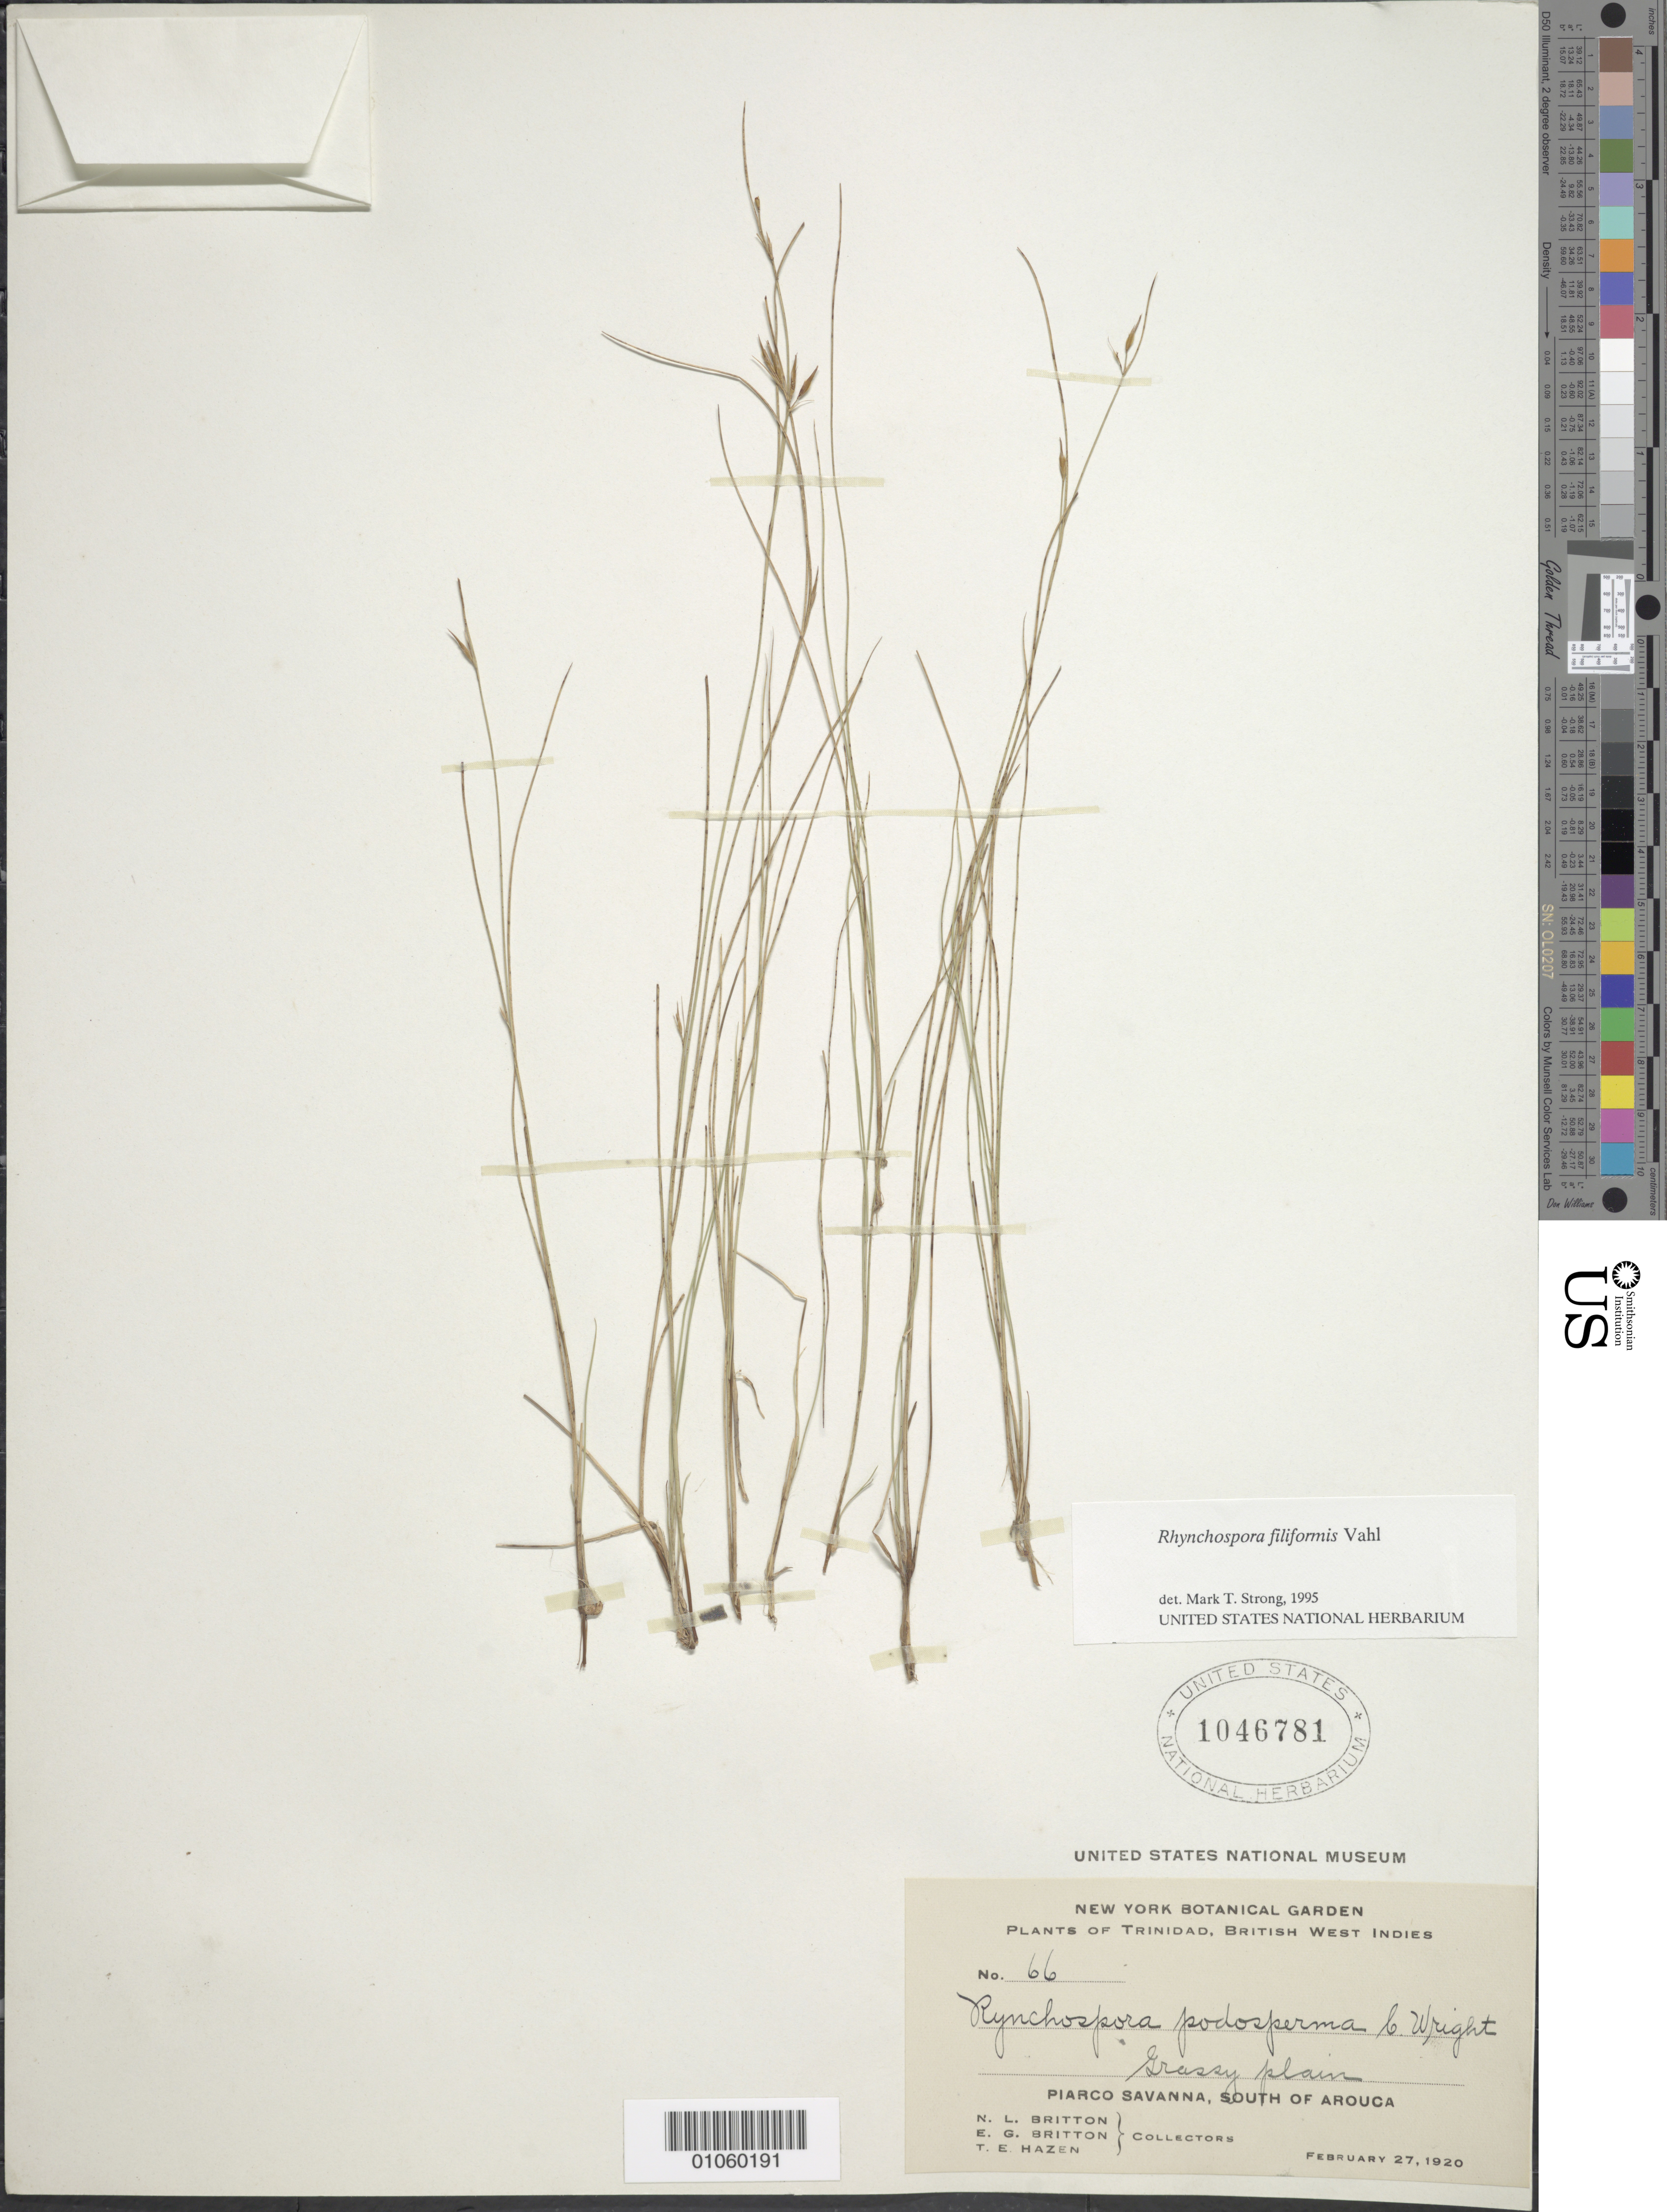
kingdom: Plantae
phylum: Tracheophyta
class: Liliopsida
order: Poales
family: Cyperaceae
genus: Rhynchospora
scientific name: Rhynchospora filiformis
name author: Vahl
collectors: N. Britton, E. G. Britton & T. E. Hazen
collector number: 66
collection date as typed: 27 Feb 1920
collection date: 1920-02-27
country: Trinidad and Tobago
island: Trinidad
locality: Piarco Savanna, S of Arouca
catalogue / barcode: US 1046781